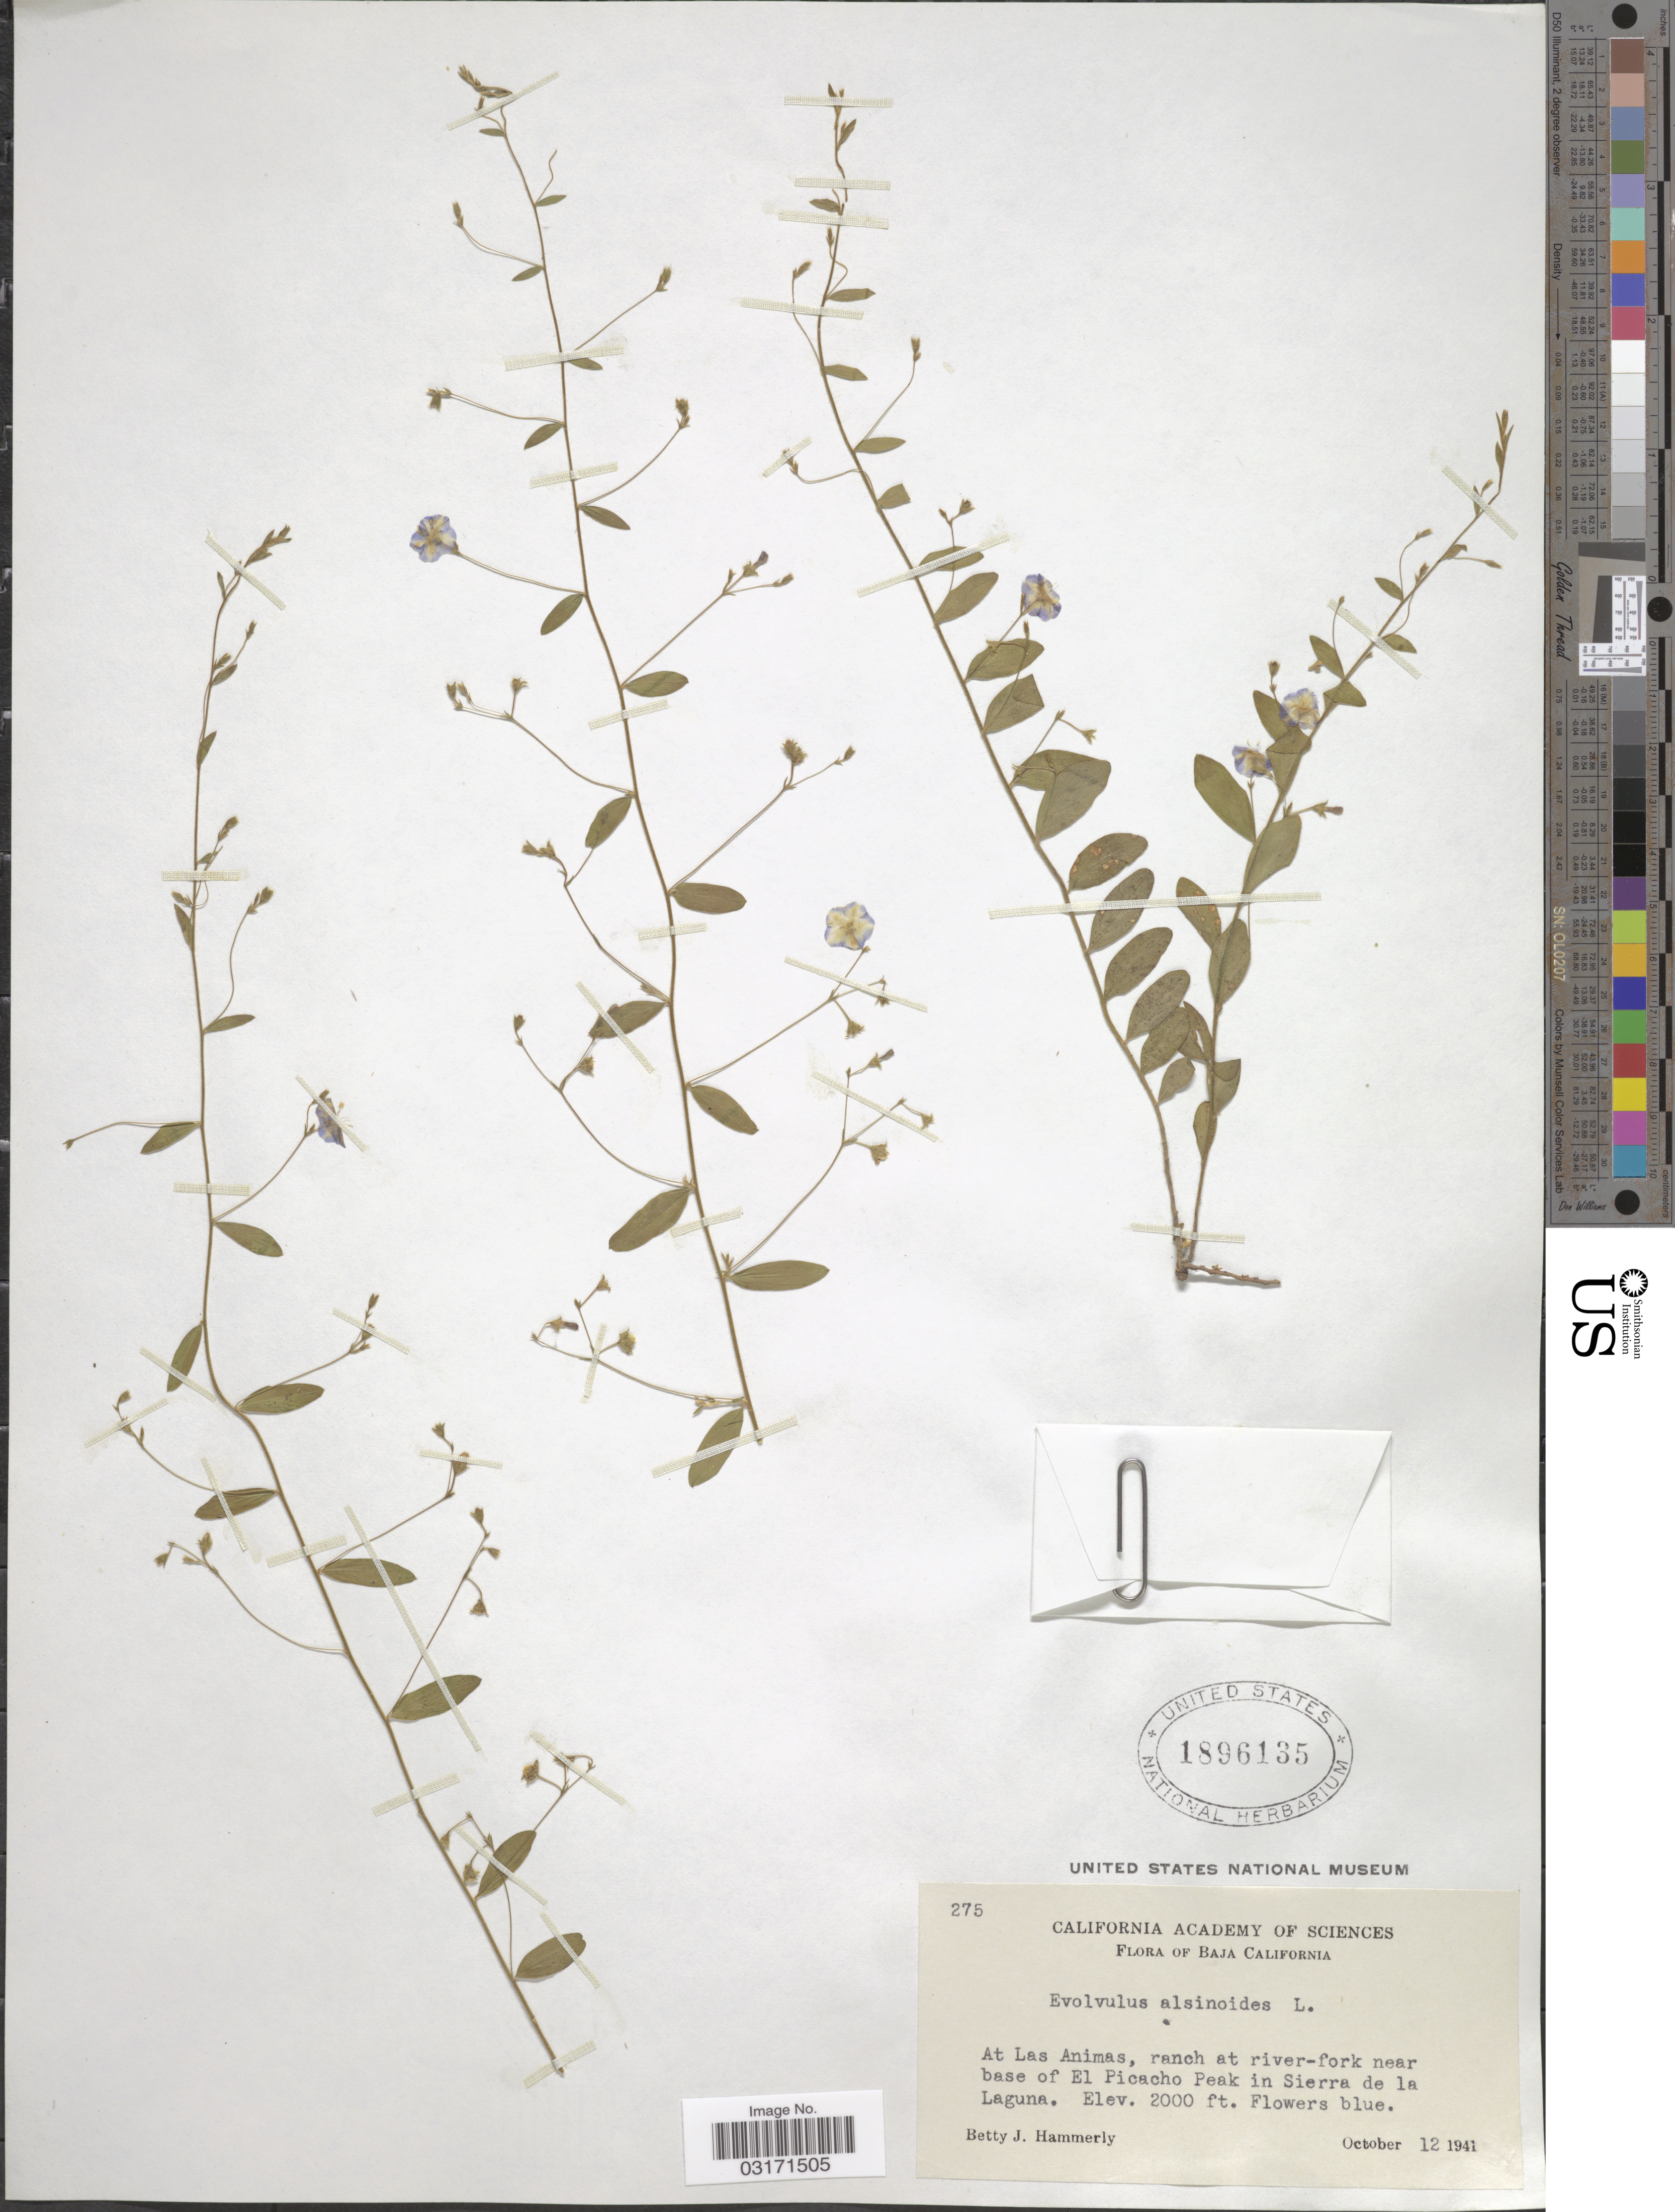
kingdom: Plantae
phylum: Tracheophyta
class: Magnoliopsida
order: Solanales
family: Convolvulaceae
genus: Evolvulus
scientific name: Evolvulus alsinoides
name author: (L.) L.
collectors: B. J. Hammerly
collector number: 275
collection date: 1941-10-12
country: Mexico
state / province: Baja California Sur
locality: At Las Animas, ranch at river-fork near base of El Picacho Peak in Sierra de la Laguna.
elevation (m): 610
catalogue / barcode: US 1896135